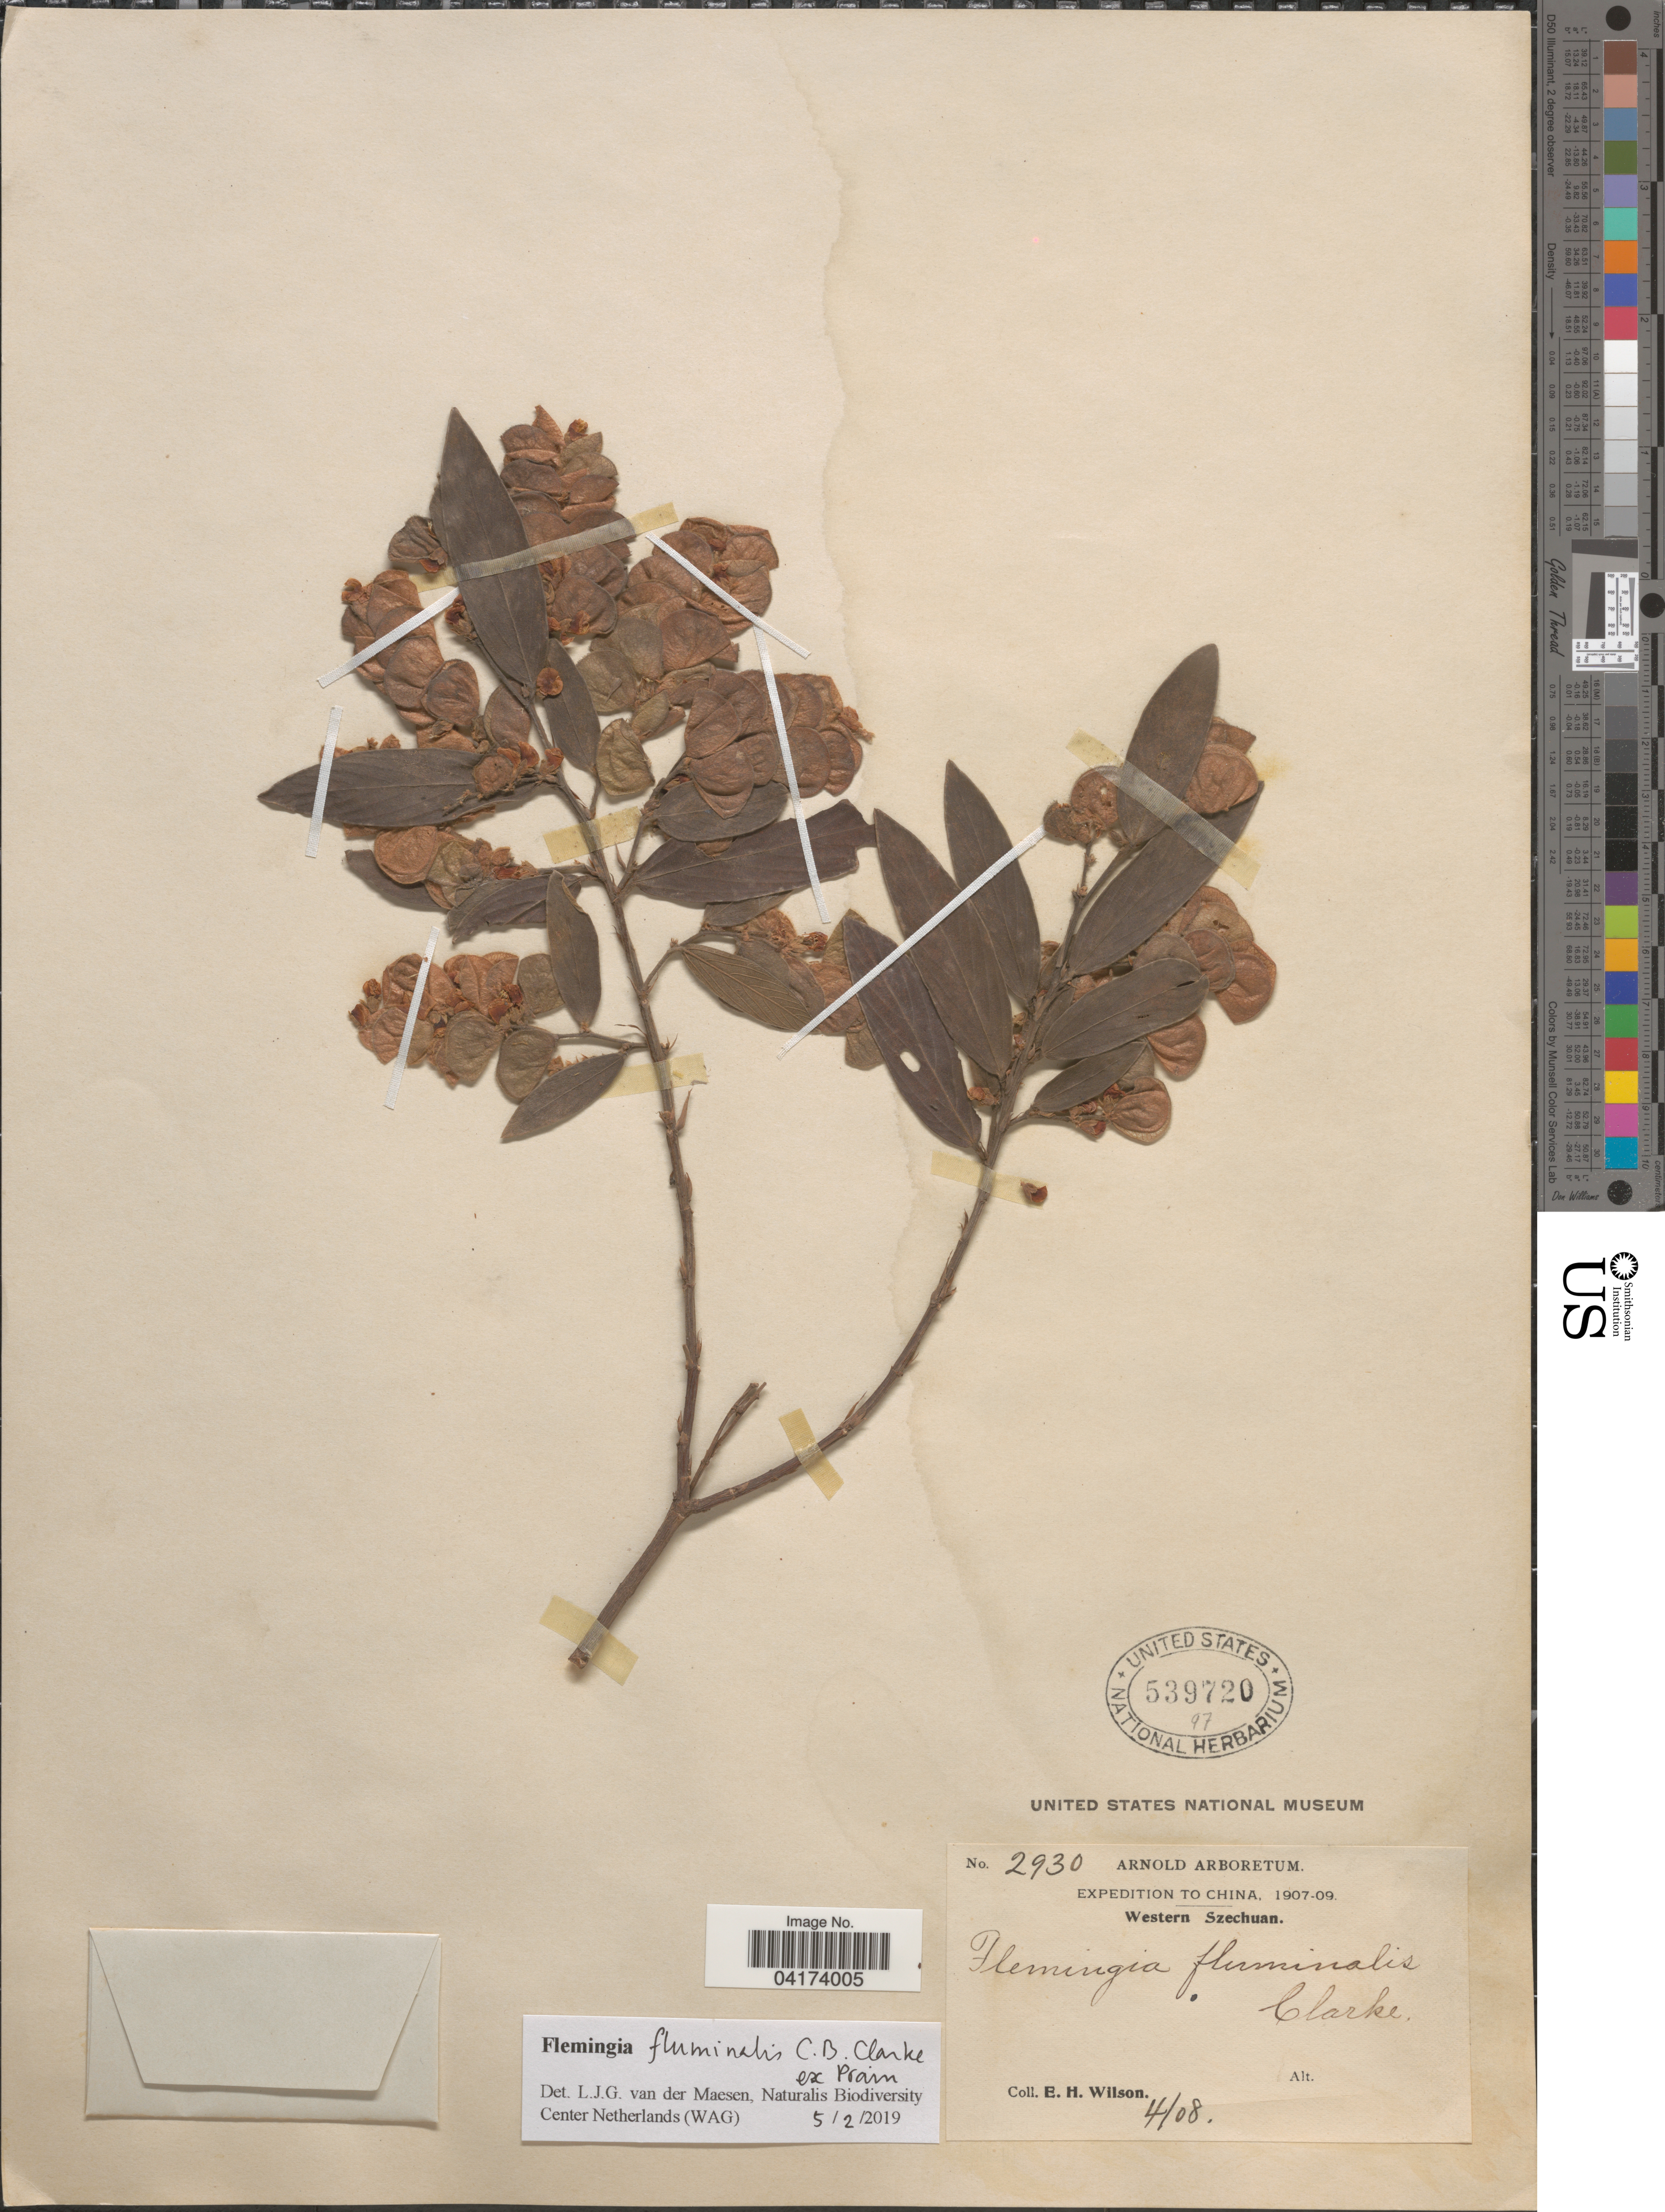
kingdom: Plantae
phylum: Tracheophyta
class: Magnoliopsida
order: Fabales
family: Fabaceae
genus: Flemingia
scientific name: Flemingia fluminalis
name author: C.B. Clarke ex Prain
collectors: E. Wilson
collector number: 2930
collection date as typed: Transcribed d/m/y: /4/8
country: China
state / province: Sichuan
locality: Expedition to China, 1907-09. Western Szechuan.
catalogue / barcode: US 539720